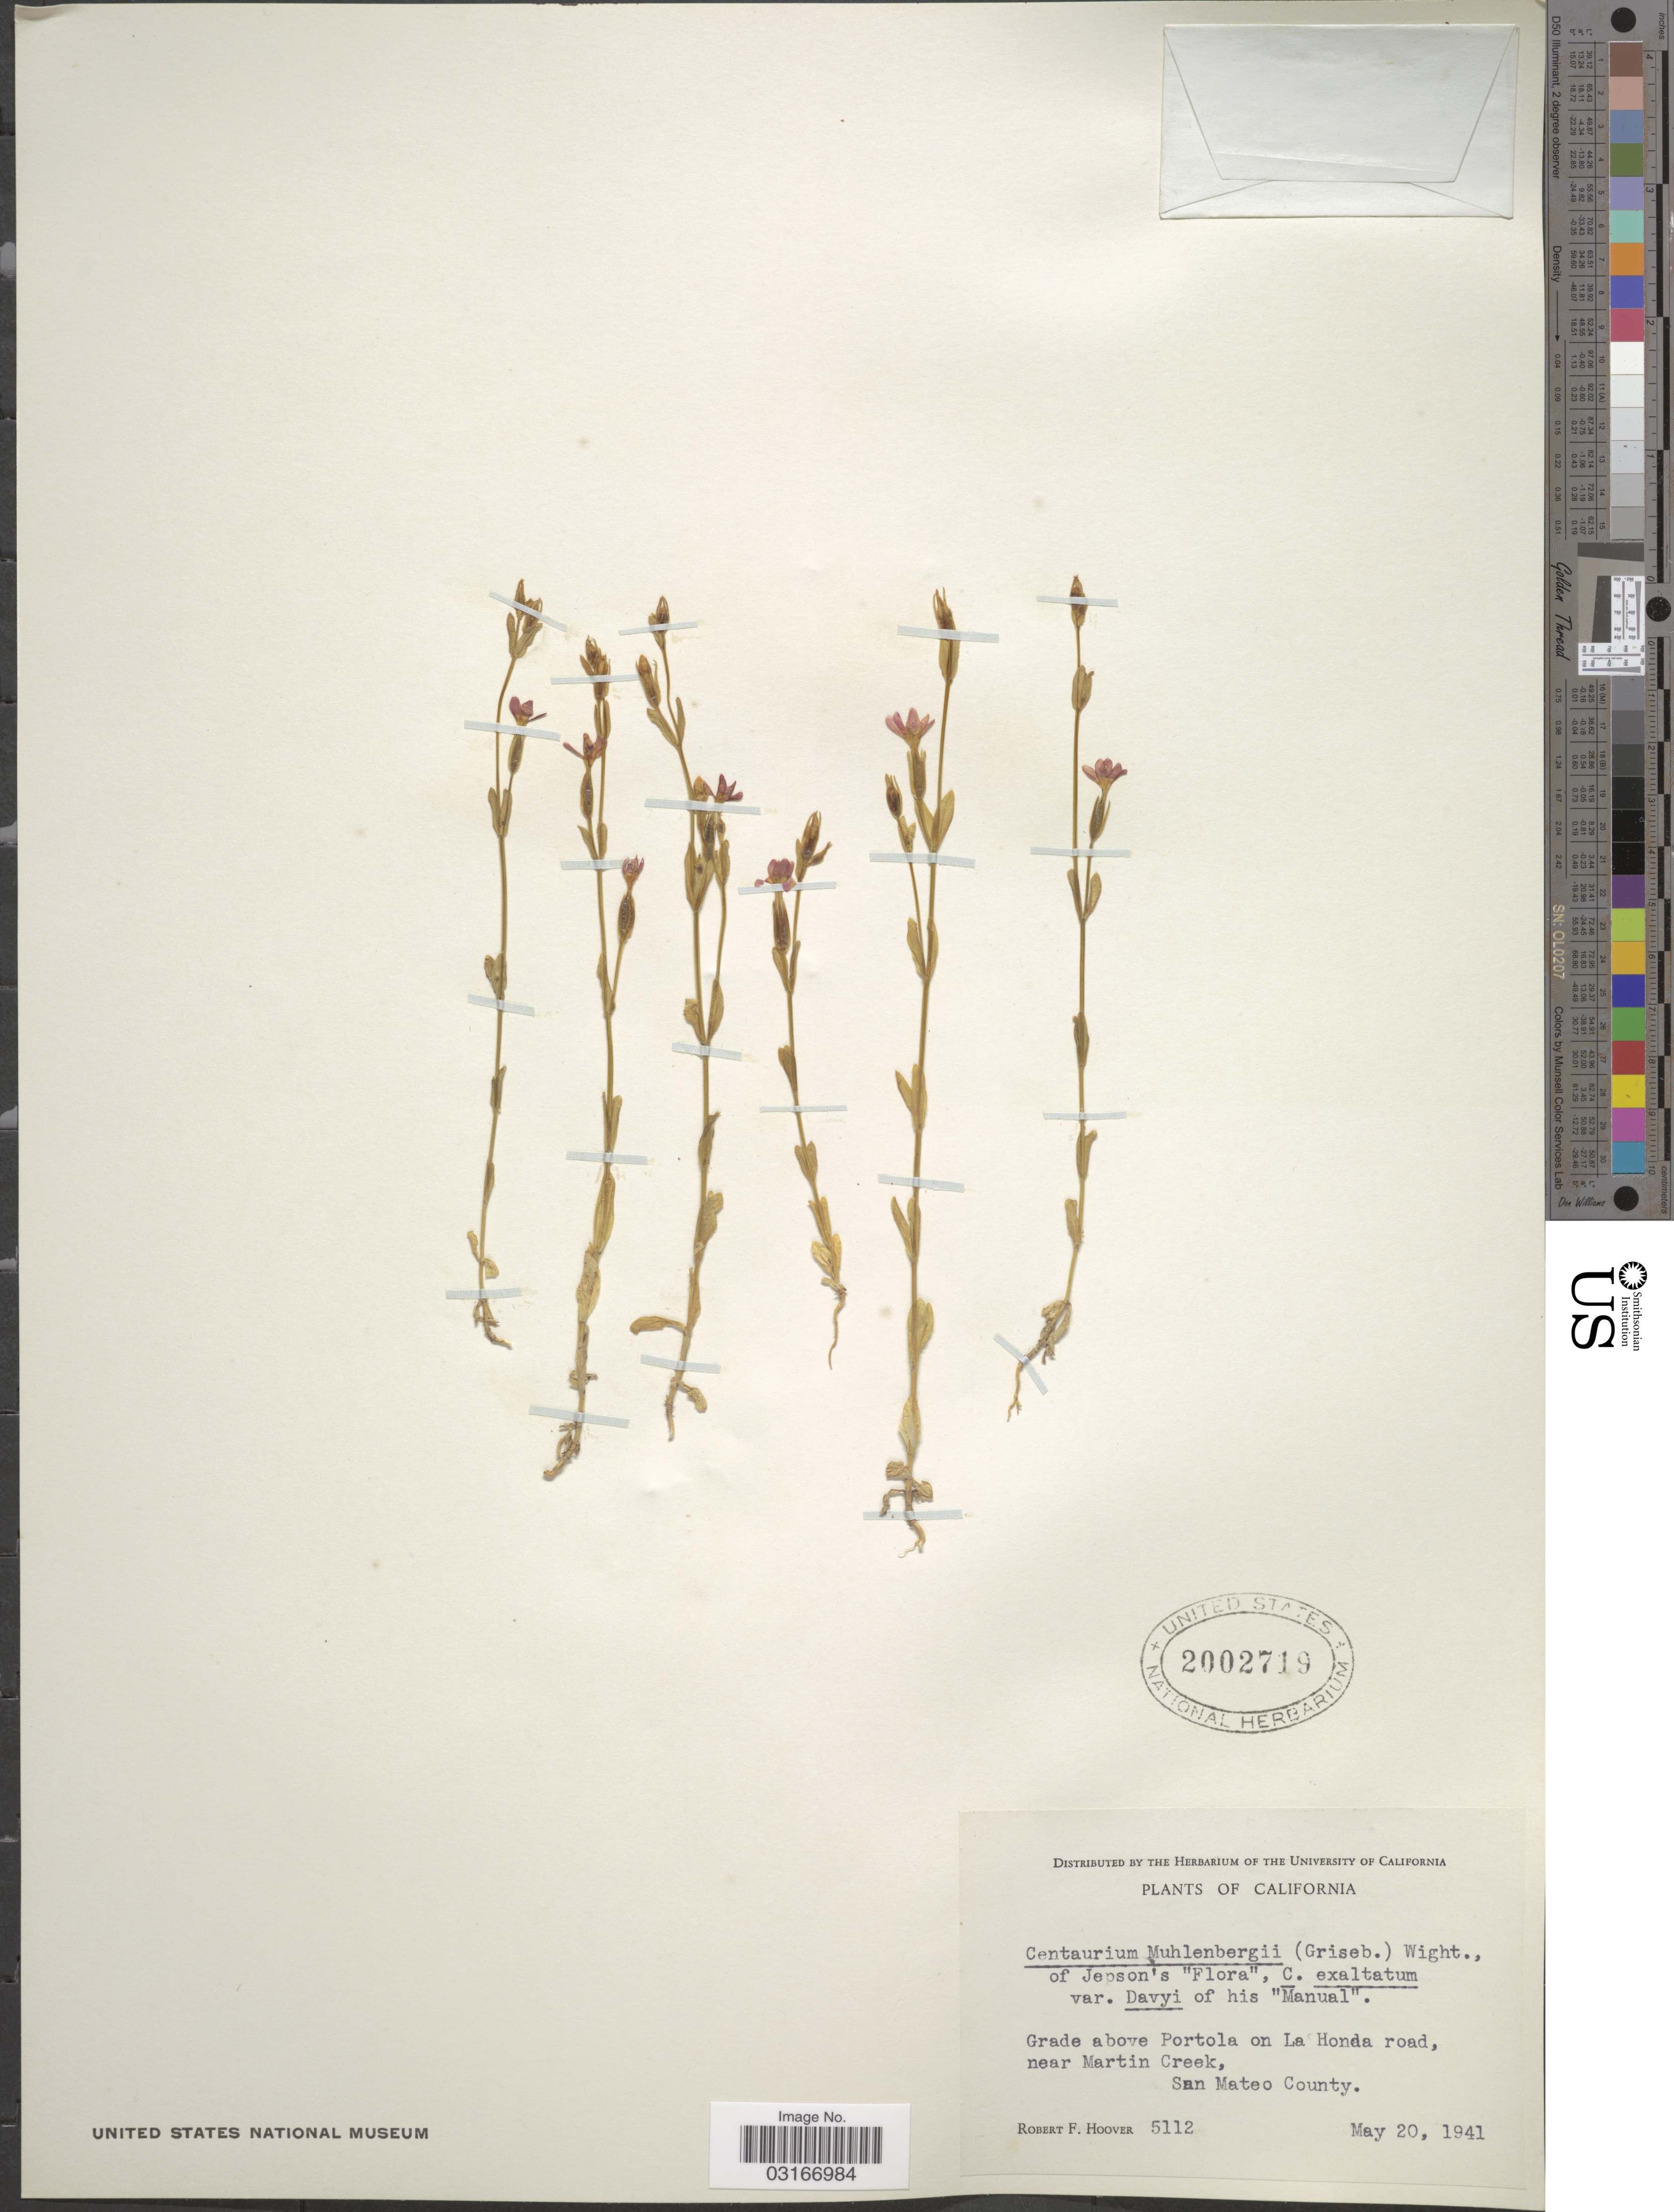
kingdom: Plantae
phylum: Tracheophyta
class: Magnoliopsida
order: Gentianales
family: Gentianaceae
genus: Centaurium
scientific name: Centaurium muehlenbergii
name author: (Griseb.) W. Wight ex Piper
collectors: R. F. Hoover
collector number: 5112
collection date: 1941-05-20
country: United States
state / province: California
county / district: San Mateo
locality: Grade above Portola and La Honda road, near Martin Creek, San Mateo County.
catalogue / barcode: US 2002719